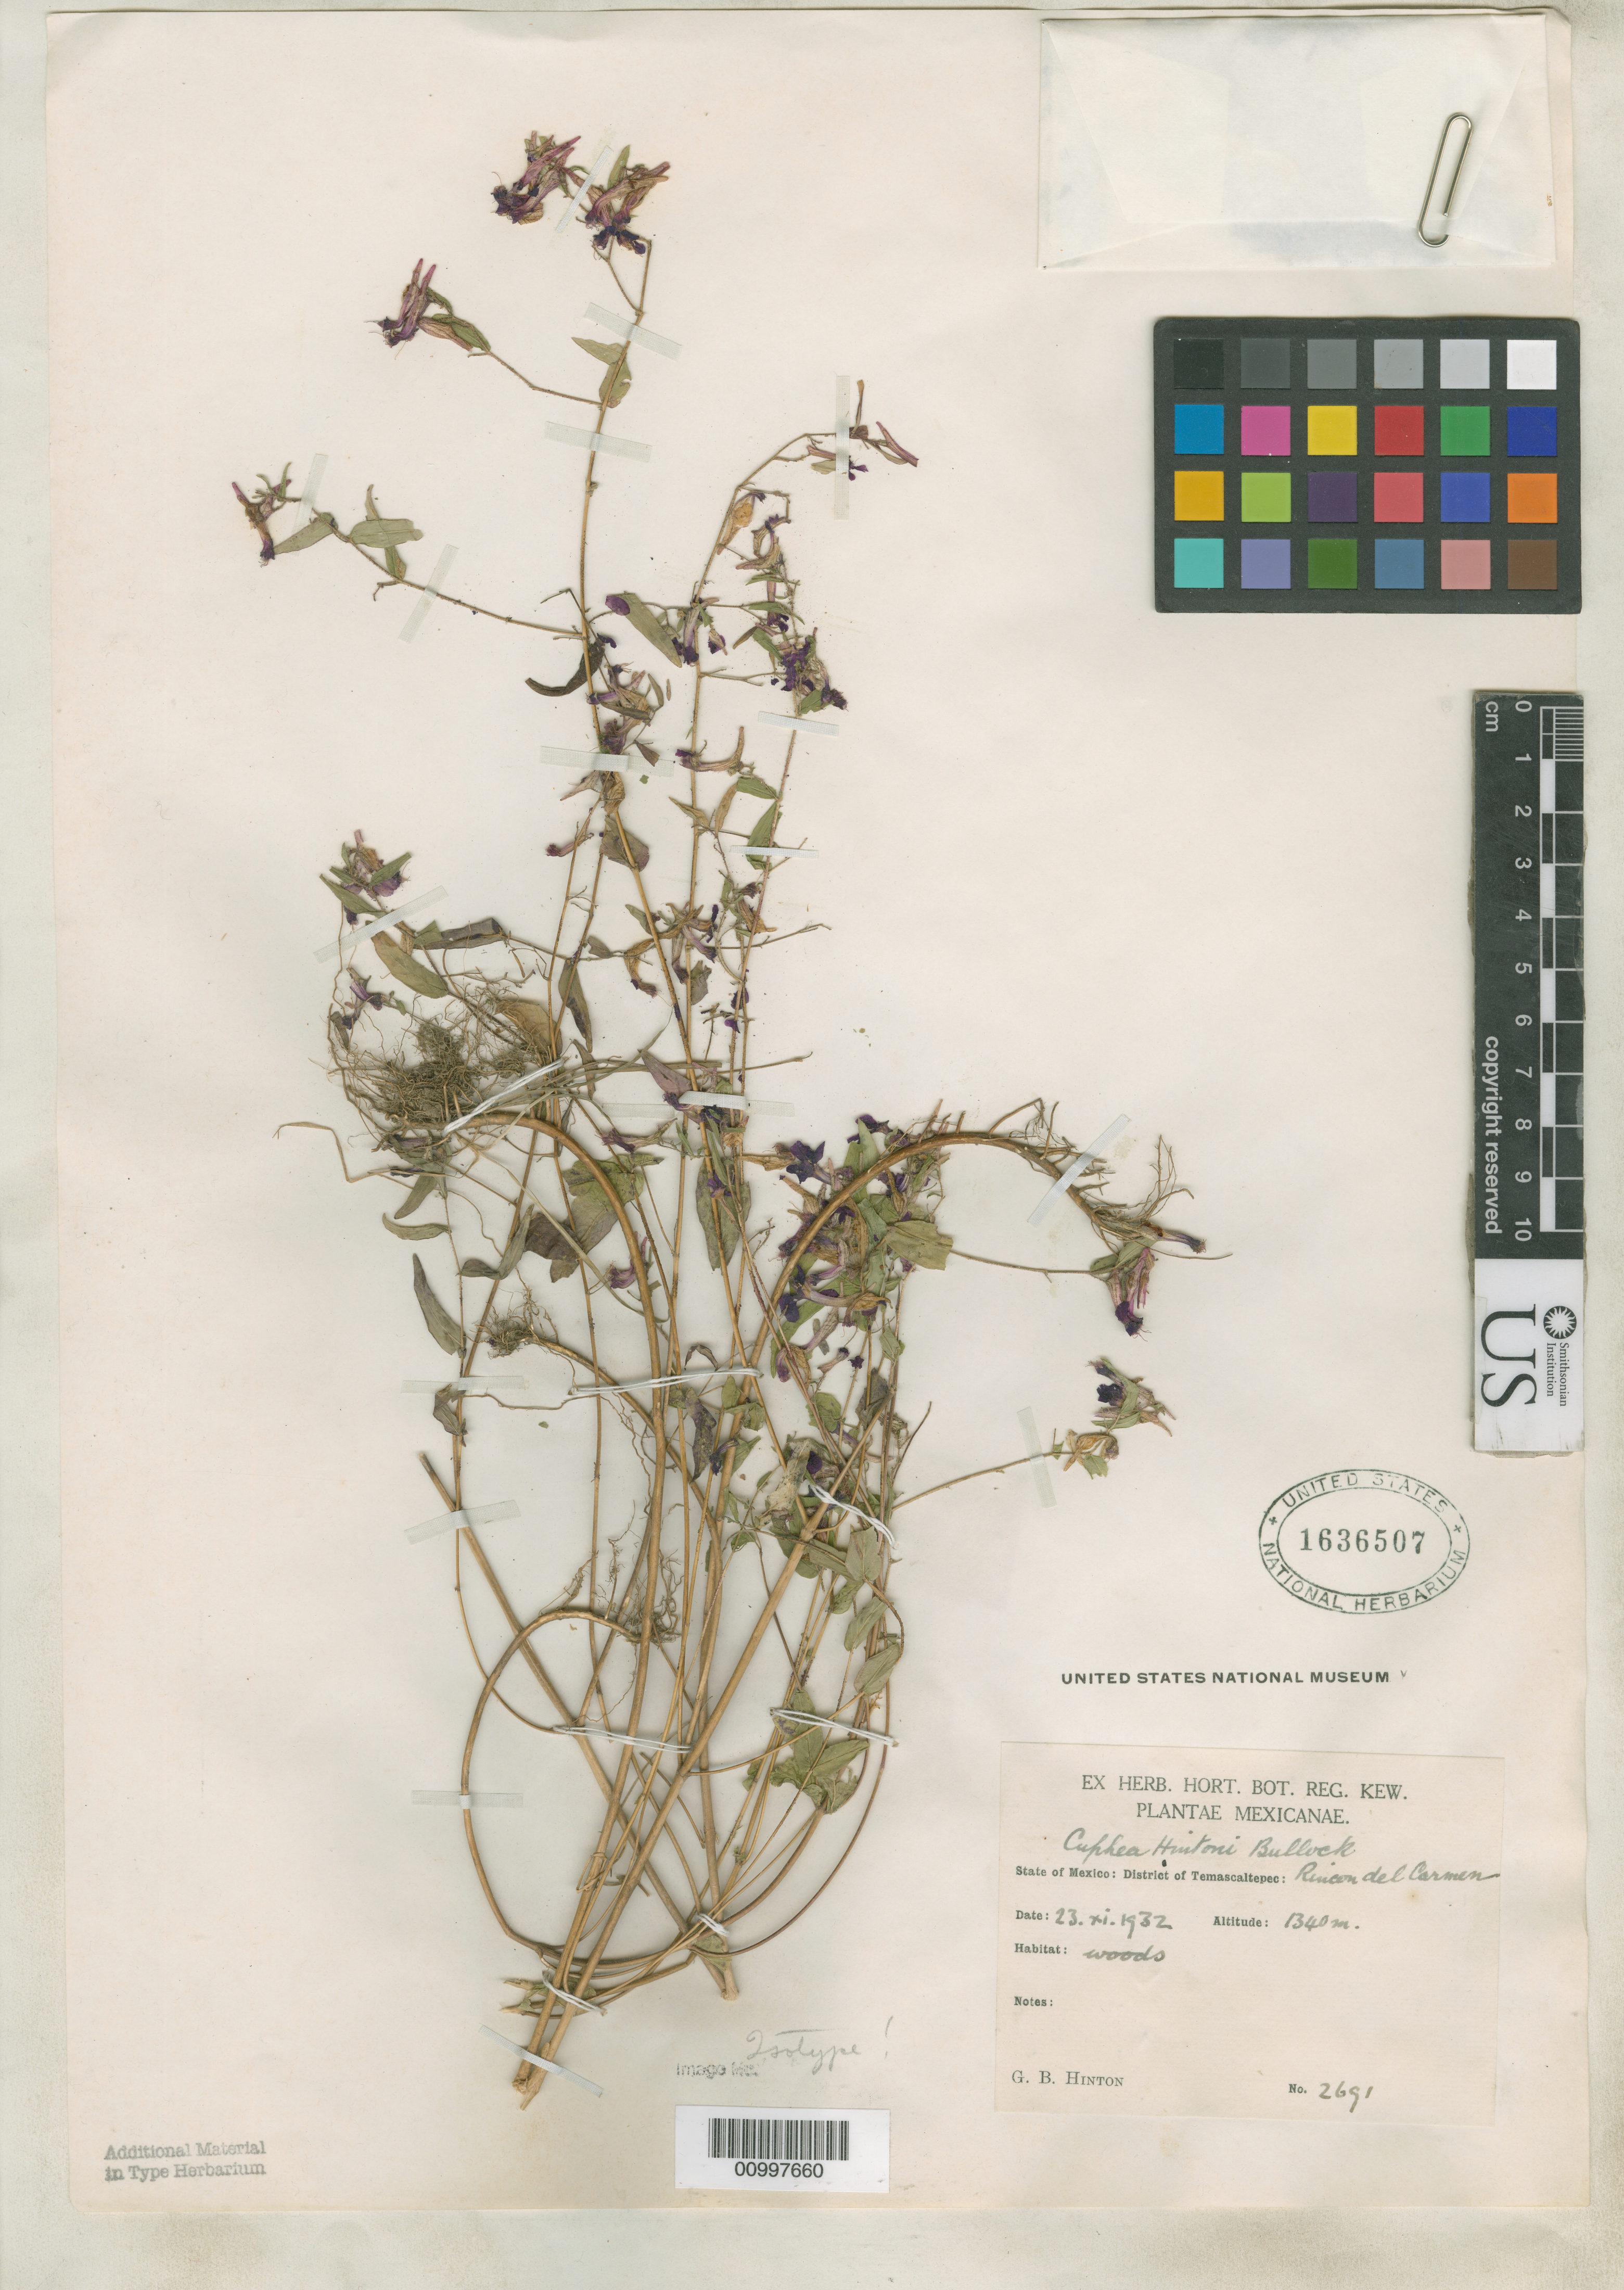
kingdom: Plantae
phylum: Tracheophyta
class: Magnoliopsida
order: Myrtales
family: Lythraceae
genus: Cuphea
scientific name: Cuphea hintonii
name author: Bullock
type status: Isotype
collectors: G. B. Hinton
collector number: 2691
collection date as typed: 23 Nov 1932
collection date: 1932-11-23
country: Mexico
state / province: México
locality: Temascaltepec: Rincon del Carmen.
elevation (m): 1340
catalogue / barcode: US 1636507